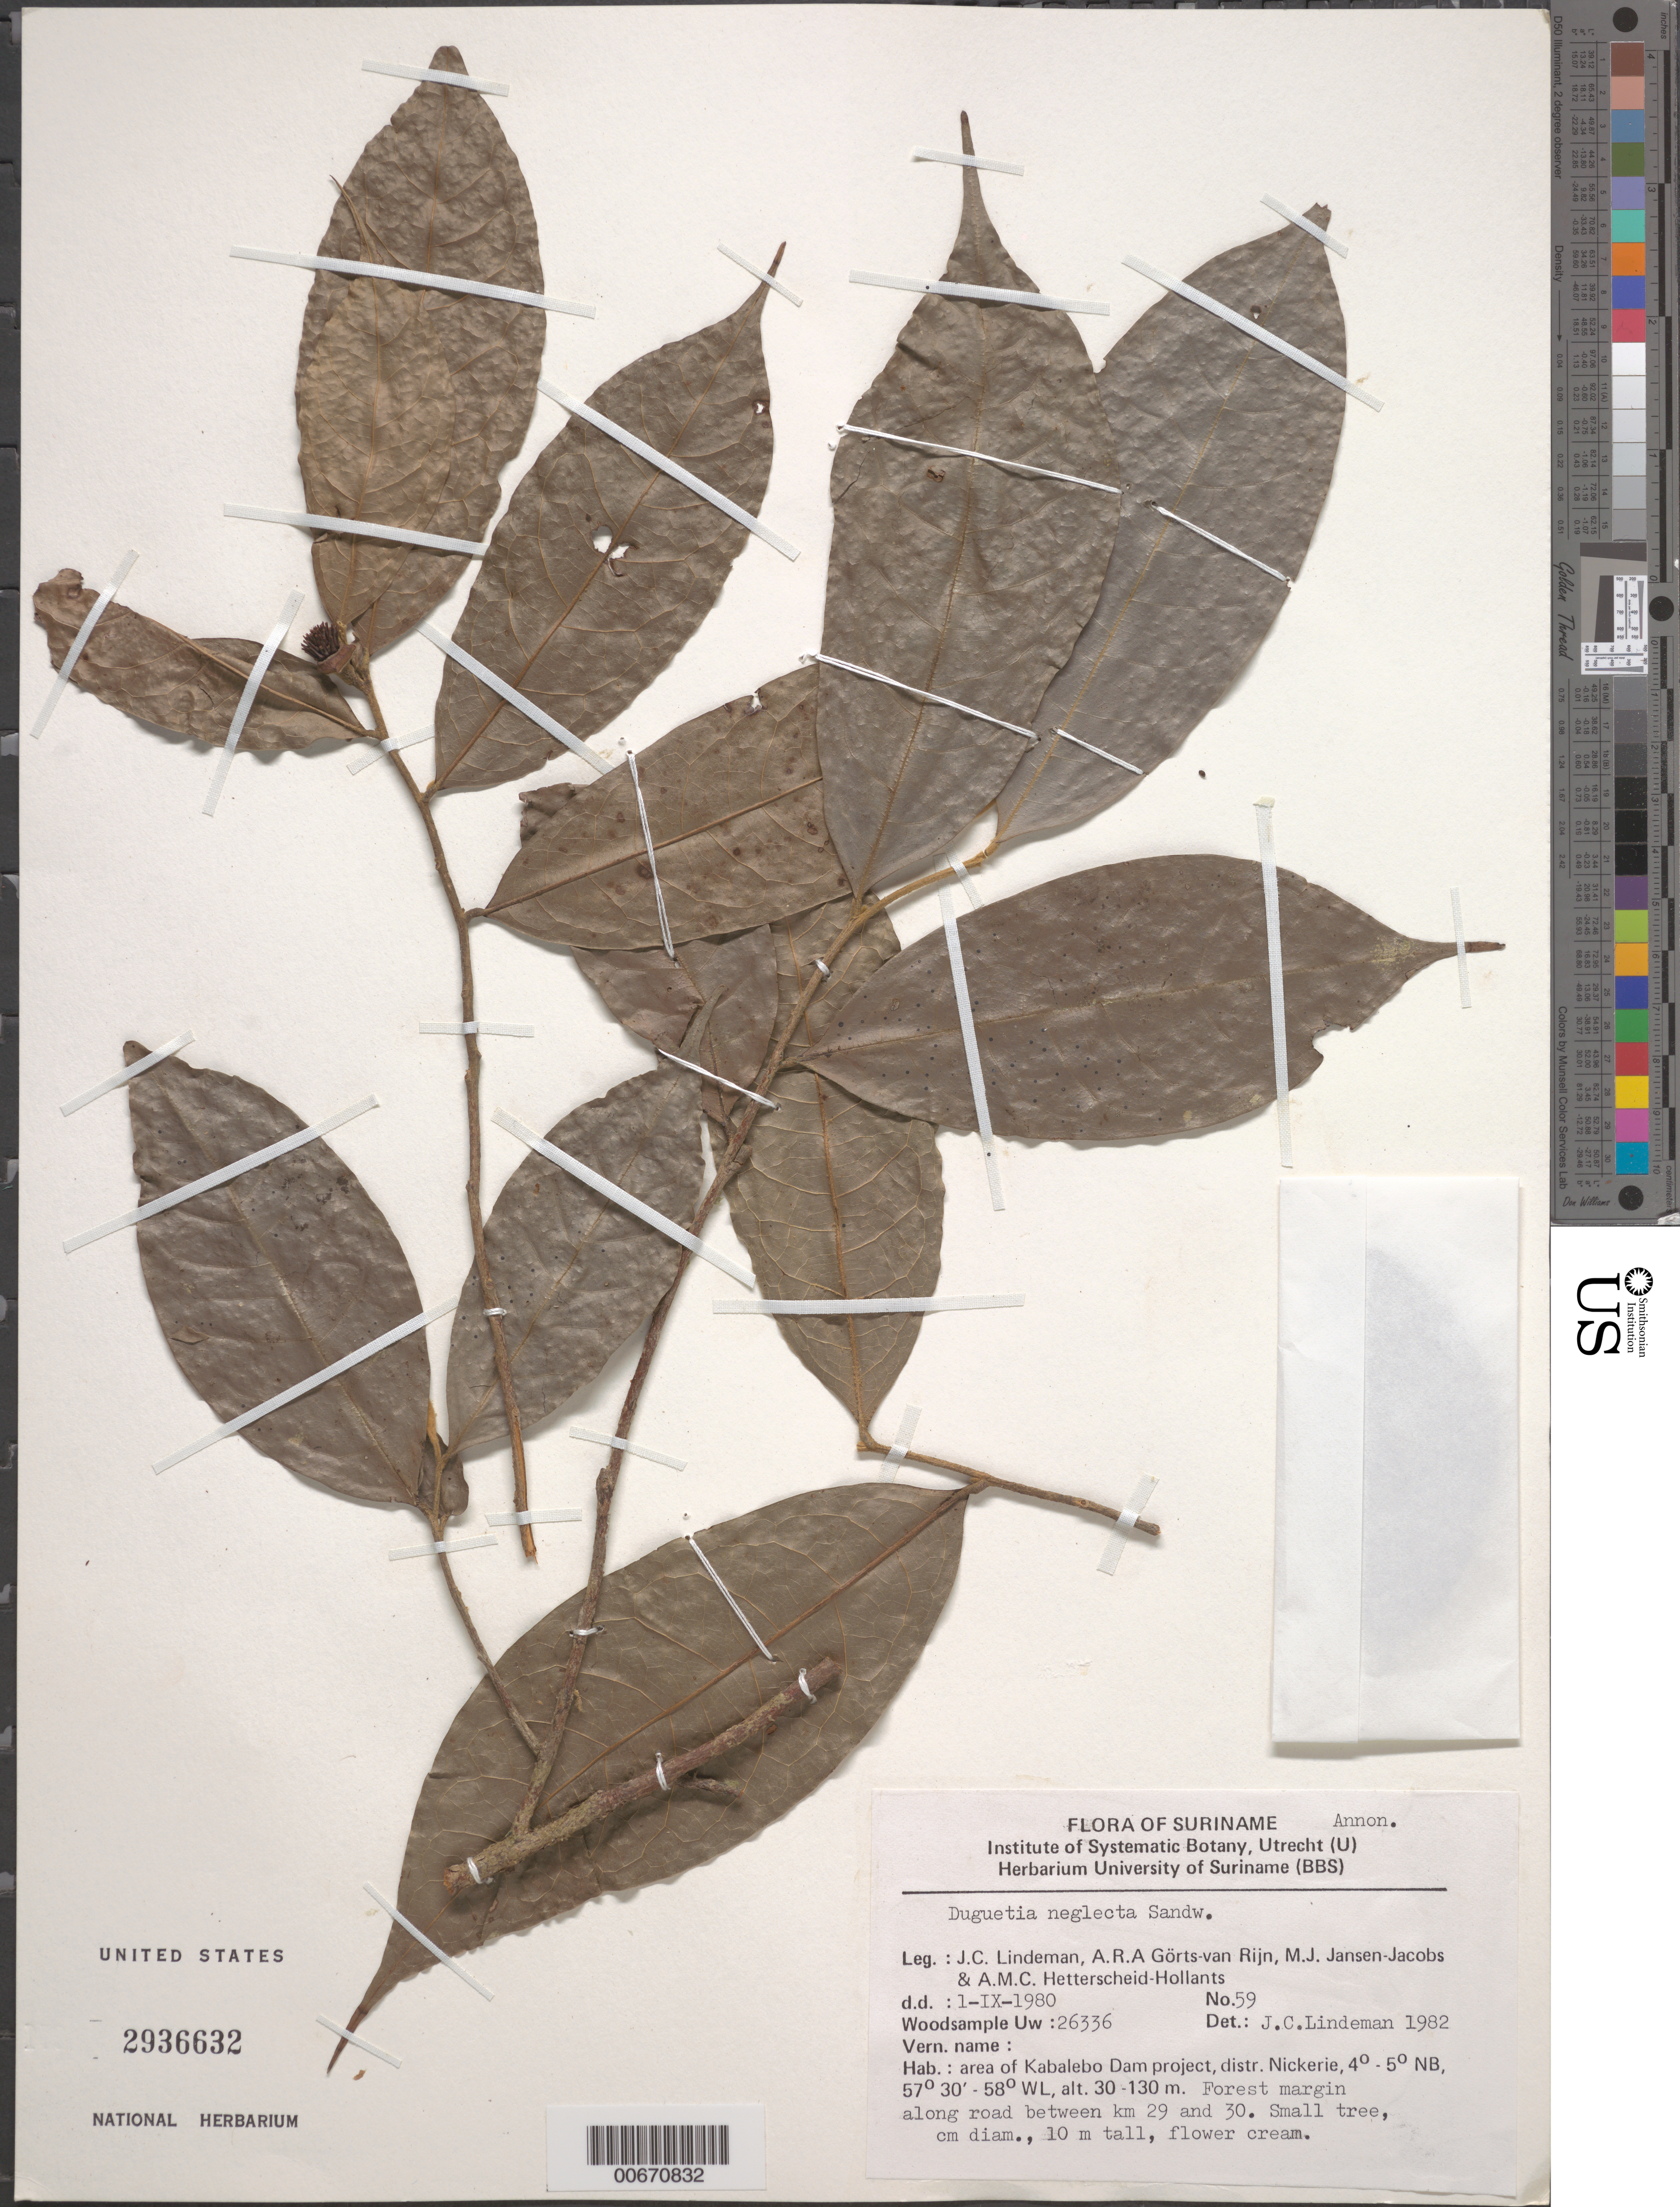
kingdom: Plantae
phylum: Tracheophyta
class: Magnoliopsida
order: Magnoliales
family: Annonaceae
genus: Duguetia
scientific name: Duguetia neglecta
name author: Sandwith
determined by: Lindeman, J. C.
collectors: J. C. Lindeman, A. .R. A. Görts-van Rijn, M. J. Jansen-Jacobs & A. Hetterscheid-Hollants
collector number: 80 59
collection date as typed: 1-Sep-80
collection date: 1980-09-01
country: Suriname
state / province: Nickerie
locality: Kabalebo Dam project area, km 29-30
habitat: Forest margin along road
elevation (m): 30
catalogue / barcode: US 2936632